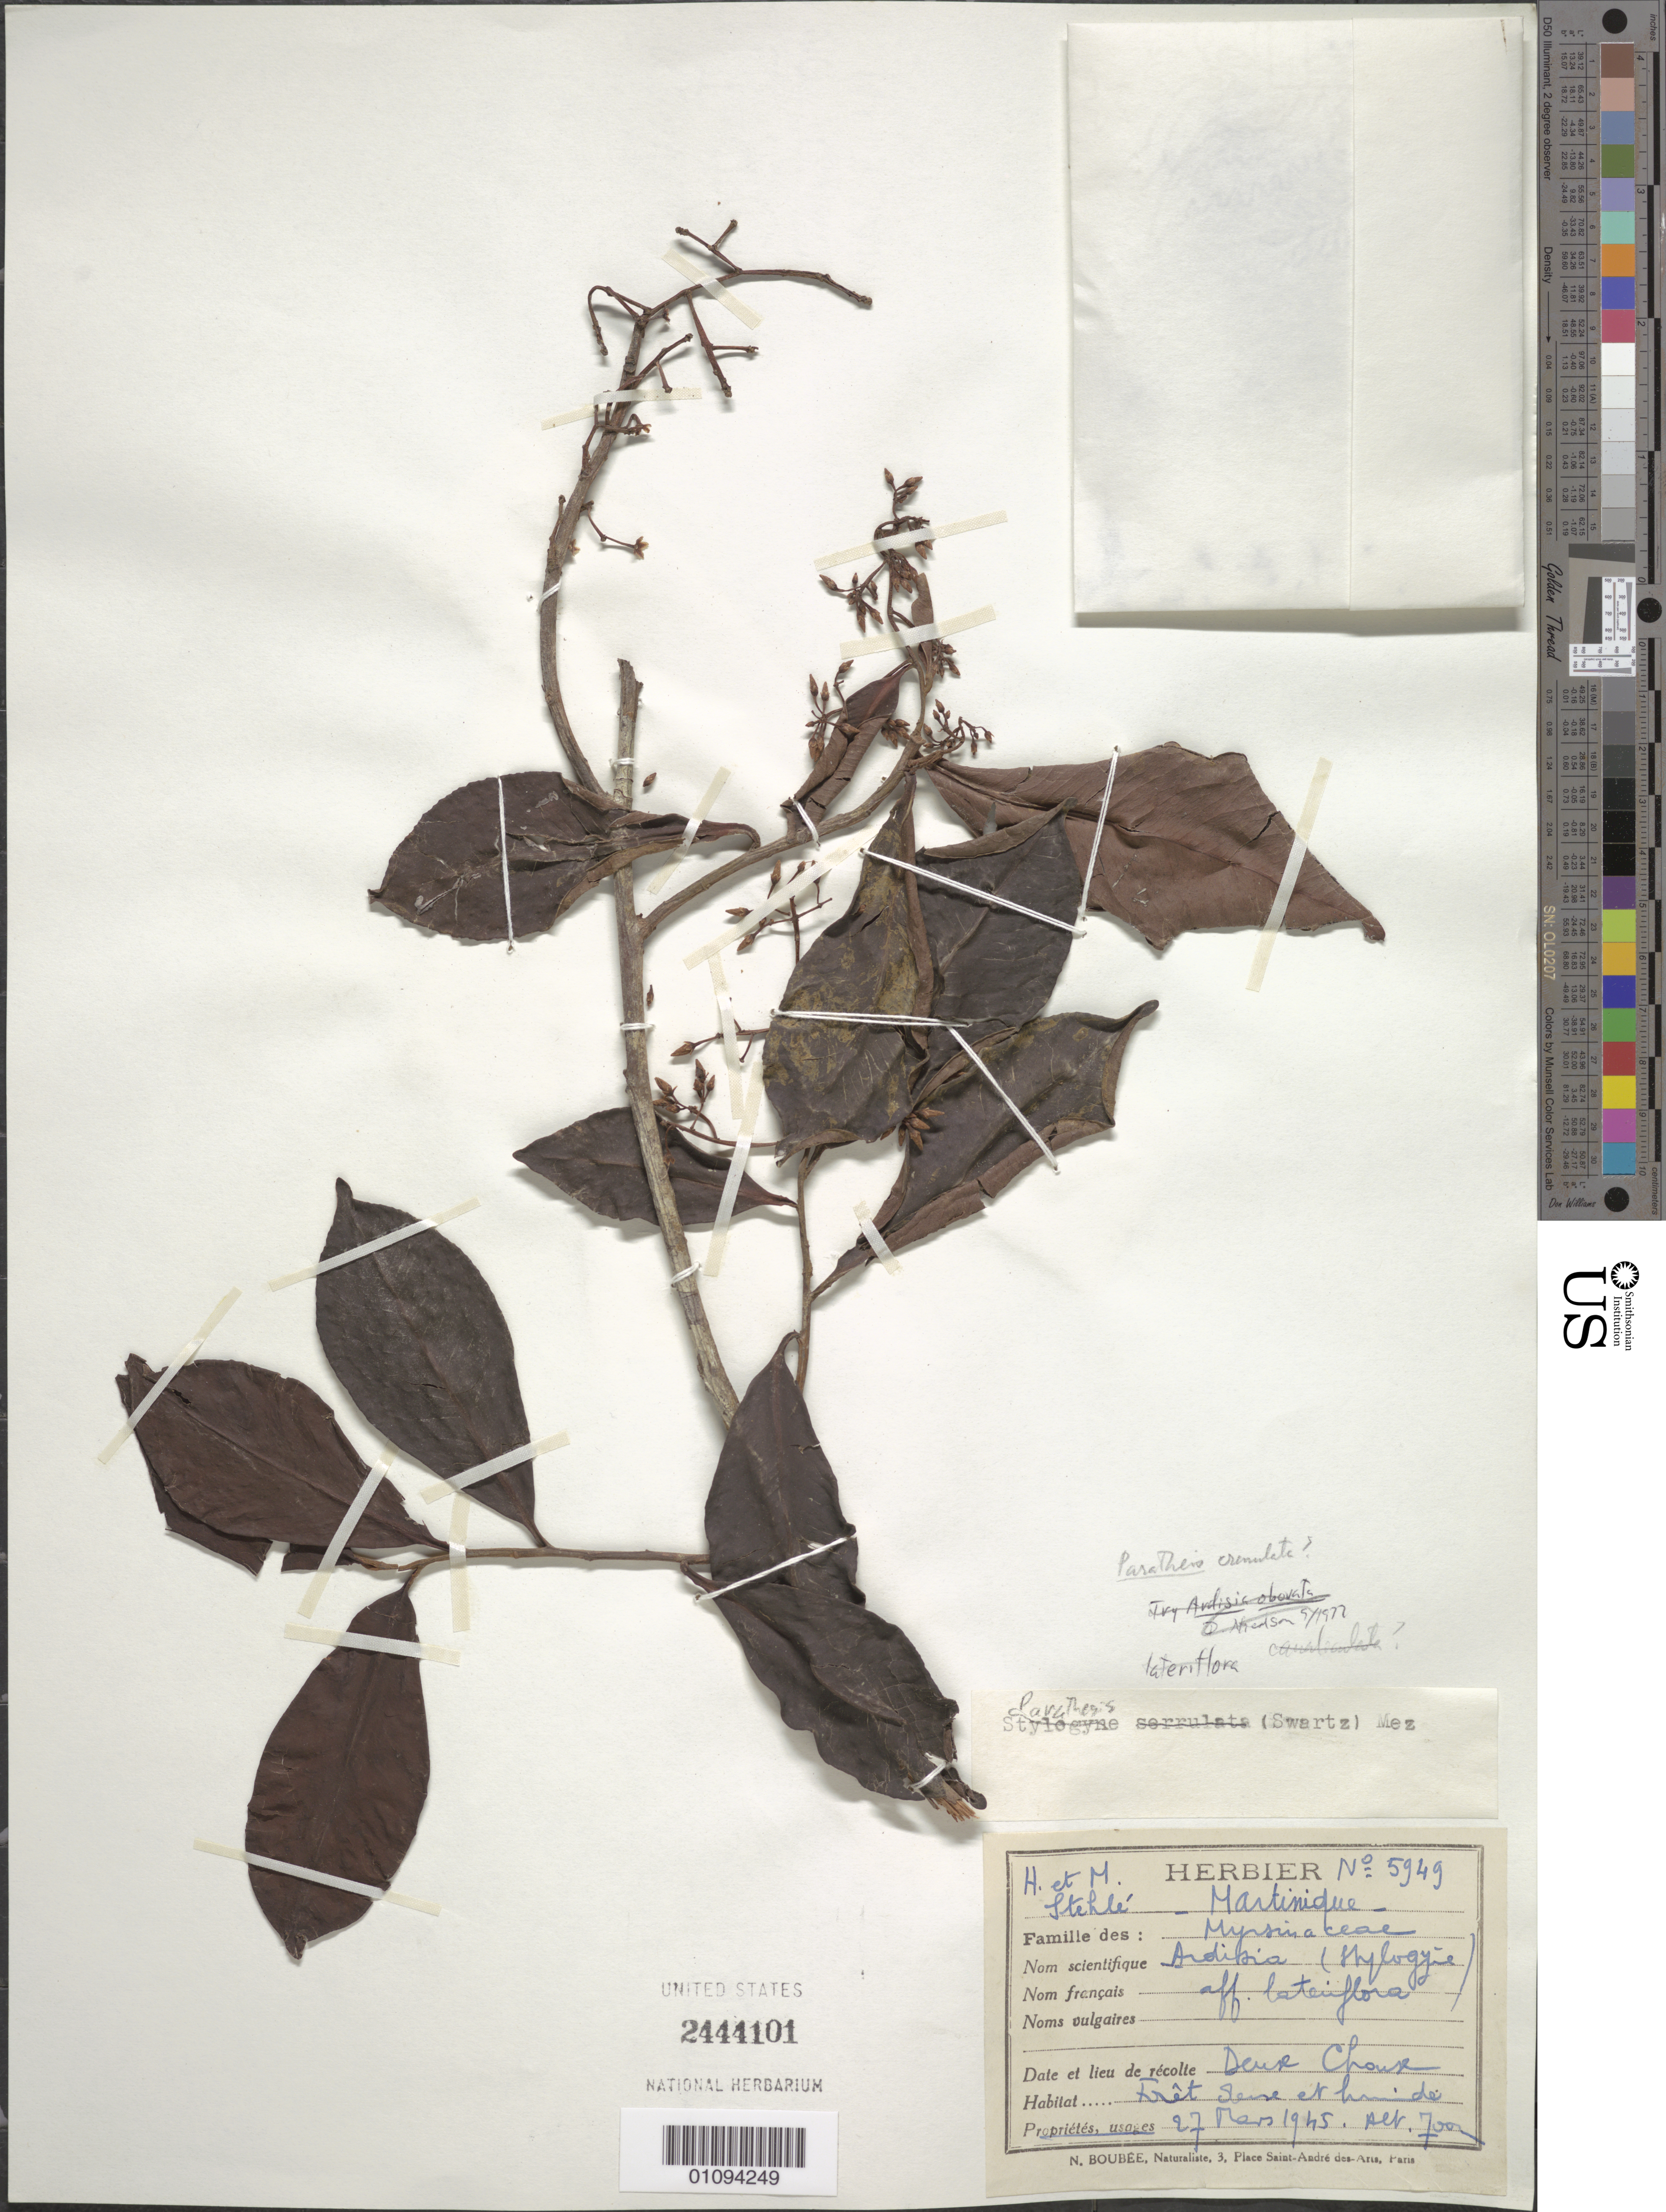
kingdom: Plantae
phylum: Tracheophyta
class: Magnoliopsida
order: Ericales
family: Primulaceae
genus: Parathesis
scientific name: Parathesis crenulata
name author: (Vent.) Hook. f. ex Hemsl.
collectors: H. Stehlé & M. Stehlé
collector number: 5949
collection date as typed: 27 Mar 1945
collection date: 1945-03-27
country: Martinique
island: Martinique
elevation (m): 700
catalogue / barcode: US 2444101